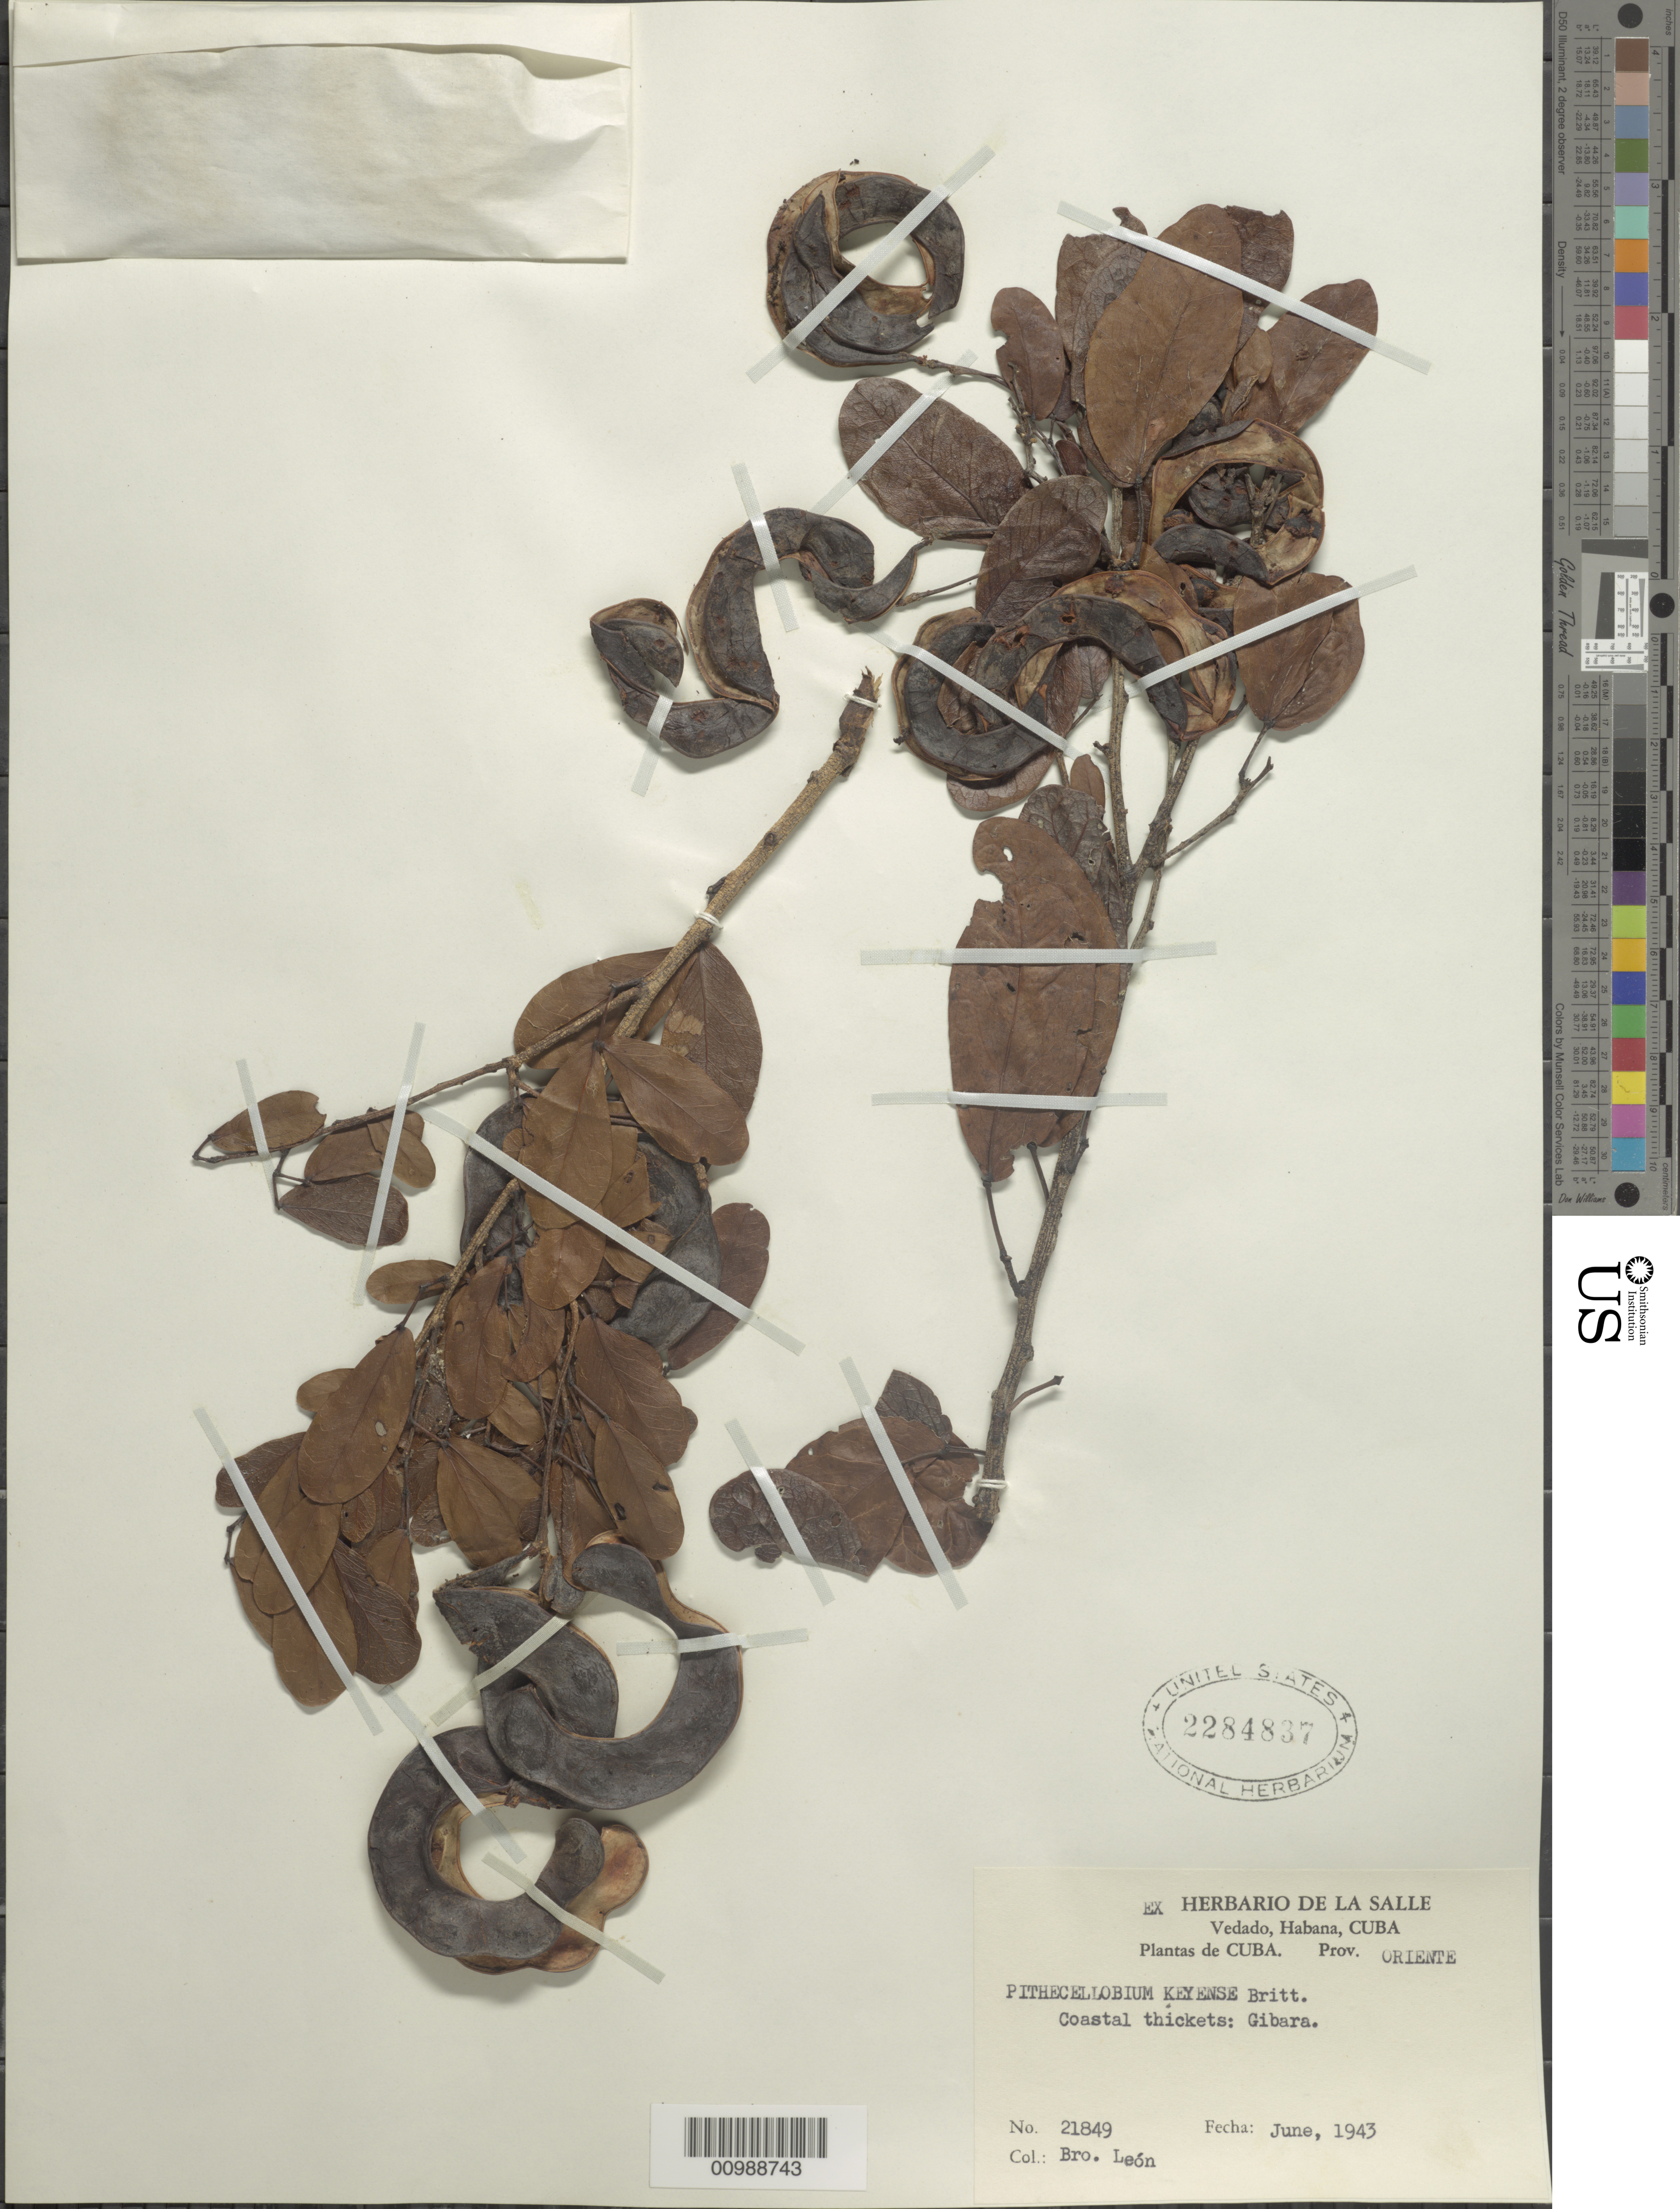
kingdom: Plantae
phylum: Tracheophyta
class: Magnoliopsida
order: Fabales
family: Fabaceae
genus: Pithecellobium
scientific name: Pithecellobium keyense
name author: Britton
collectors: Bro. León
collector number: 21849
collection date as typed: Jun 1943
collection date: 1943-06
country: Cuba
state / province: Oriente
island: Cuba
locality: Gibara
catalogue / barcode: US 2284837